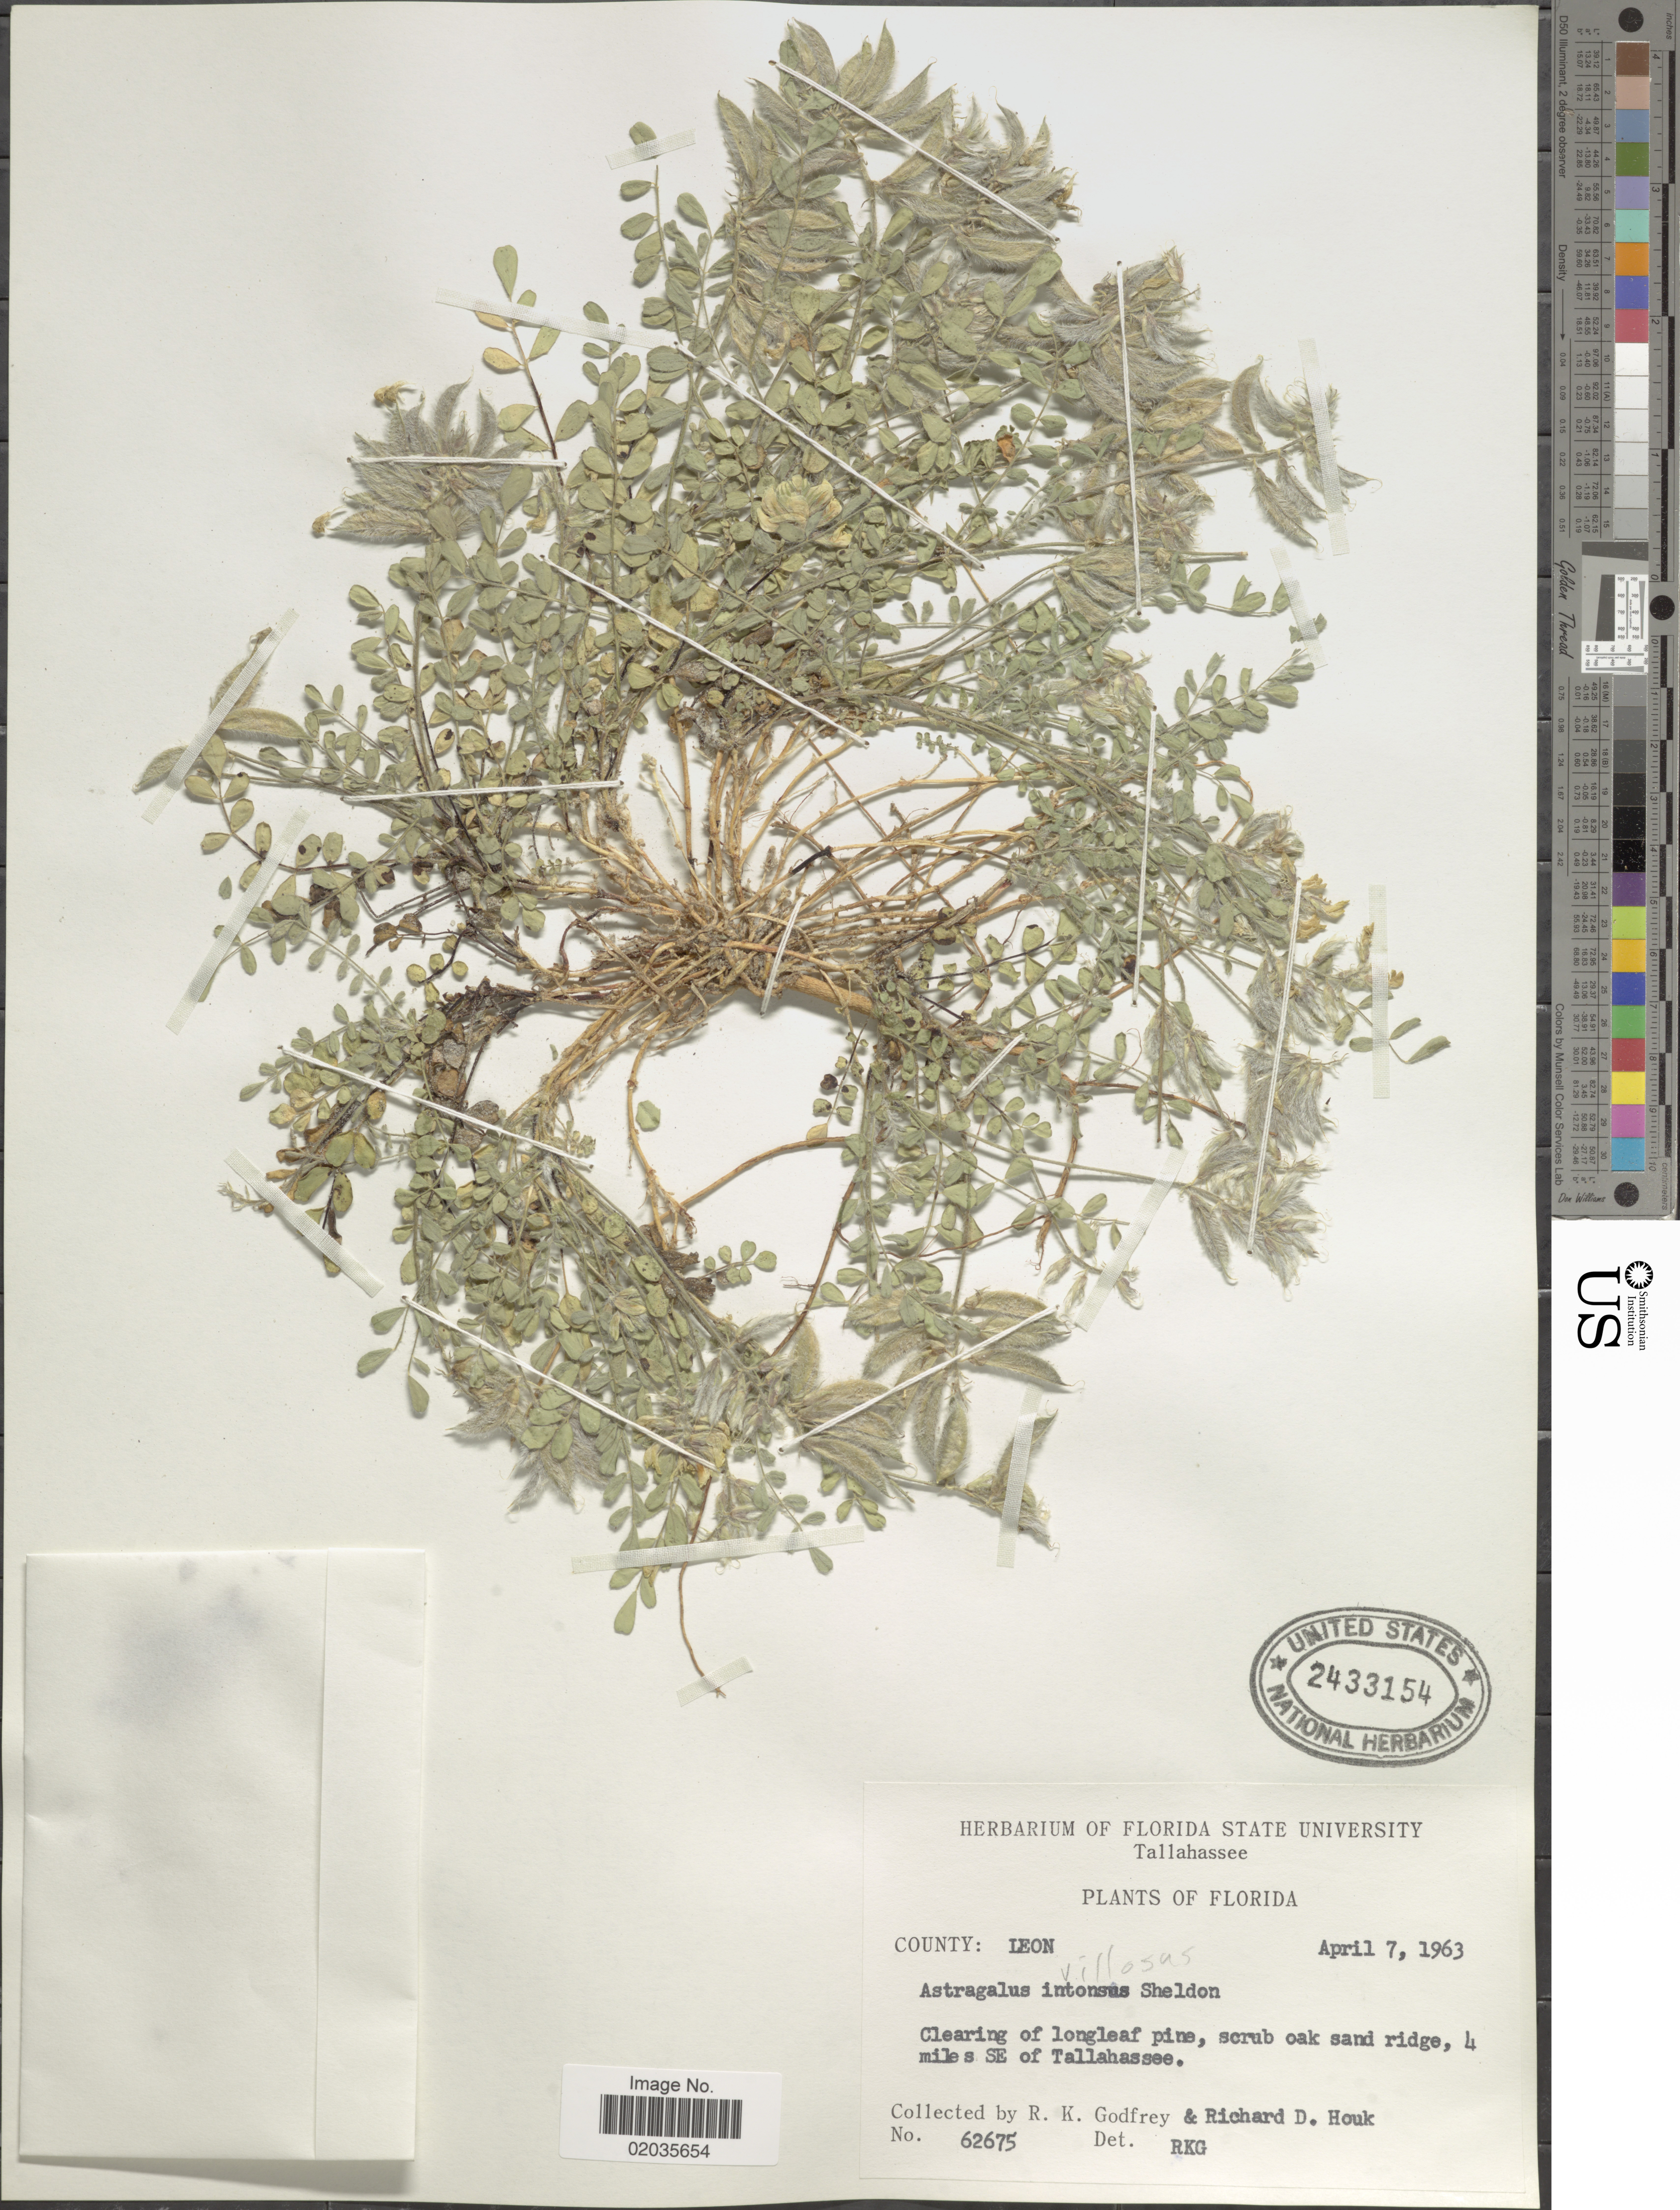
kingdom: Plantae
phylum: Tracheophyta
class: Magnoliopsida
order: Fabales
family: Fabaceae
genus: Astragalus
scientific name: Astragalus villosus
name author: Michx.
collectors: R. K. Godfrey & R. Houk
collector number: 62675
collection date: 1963-04-07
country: United States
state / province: Florida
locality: County: Leon. 4 miles SE of Tallahassee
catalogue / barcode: US 2433154